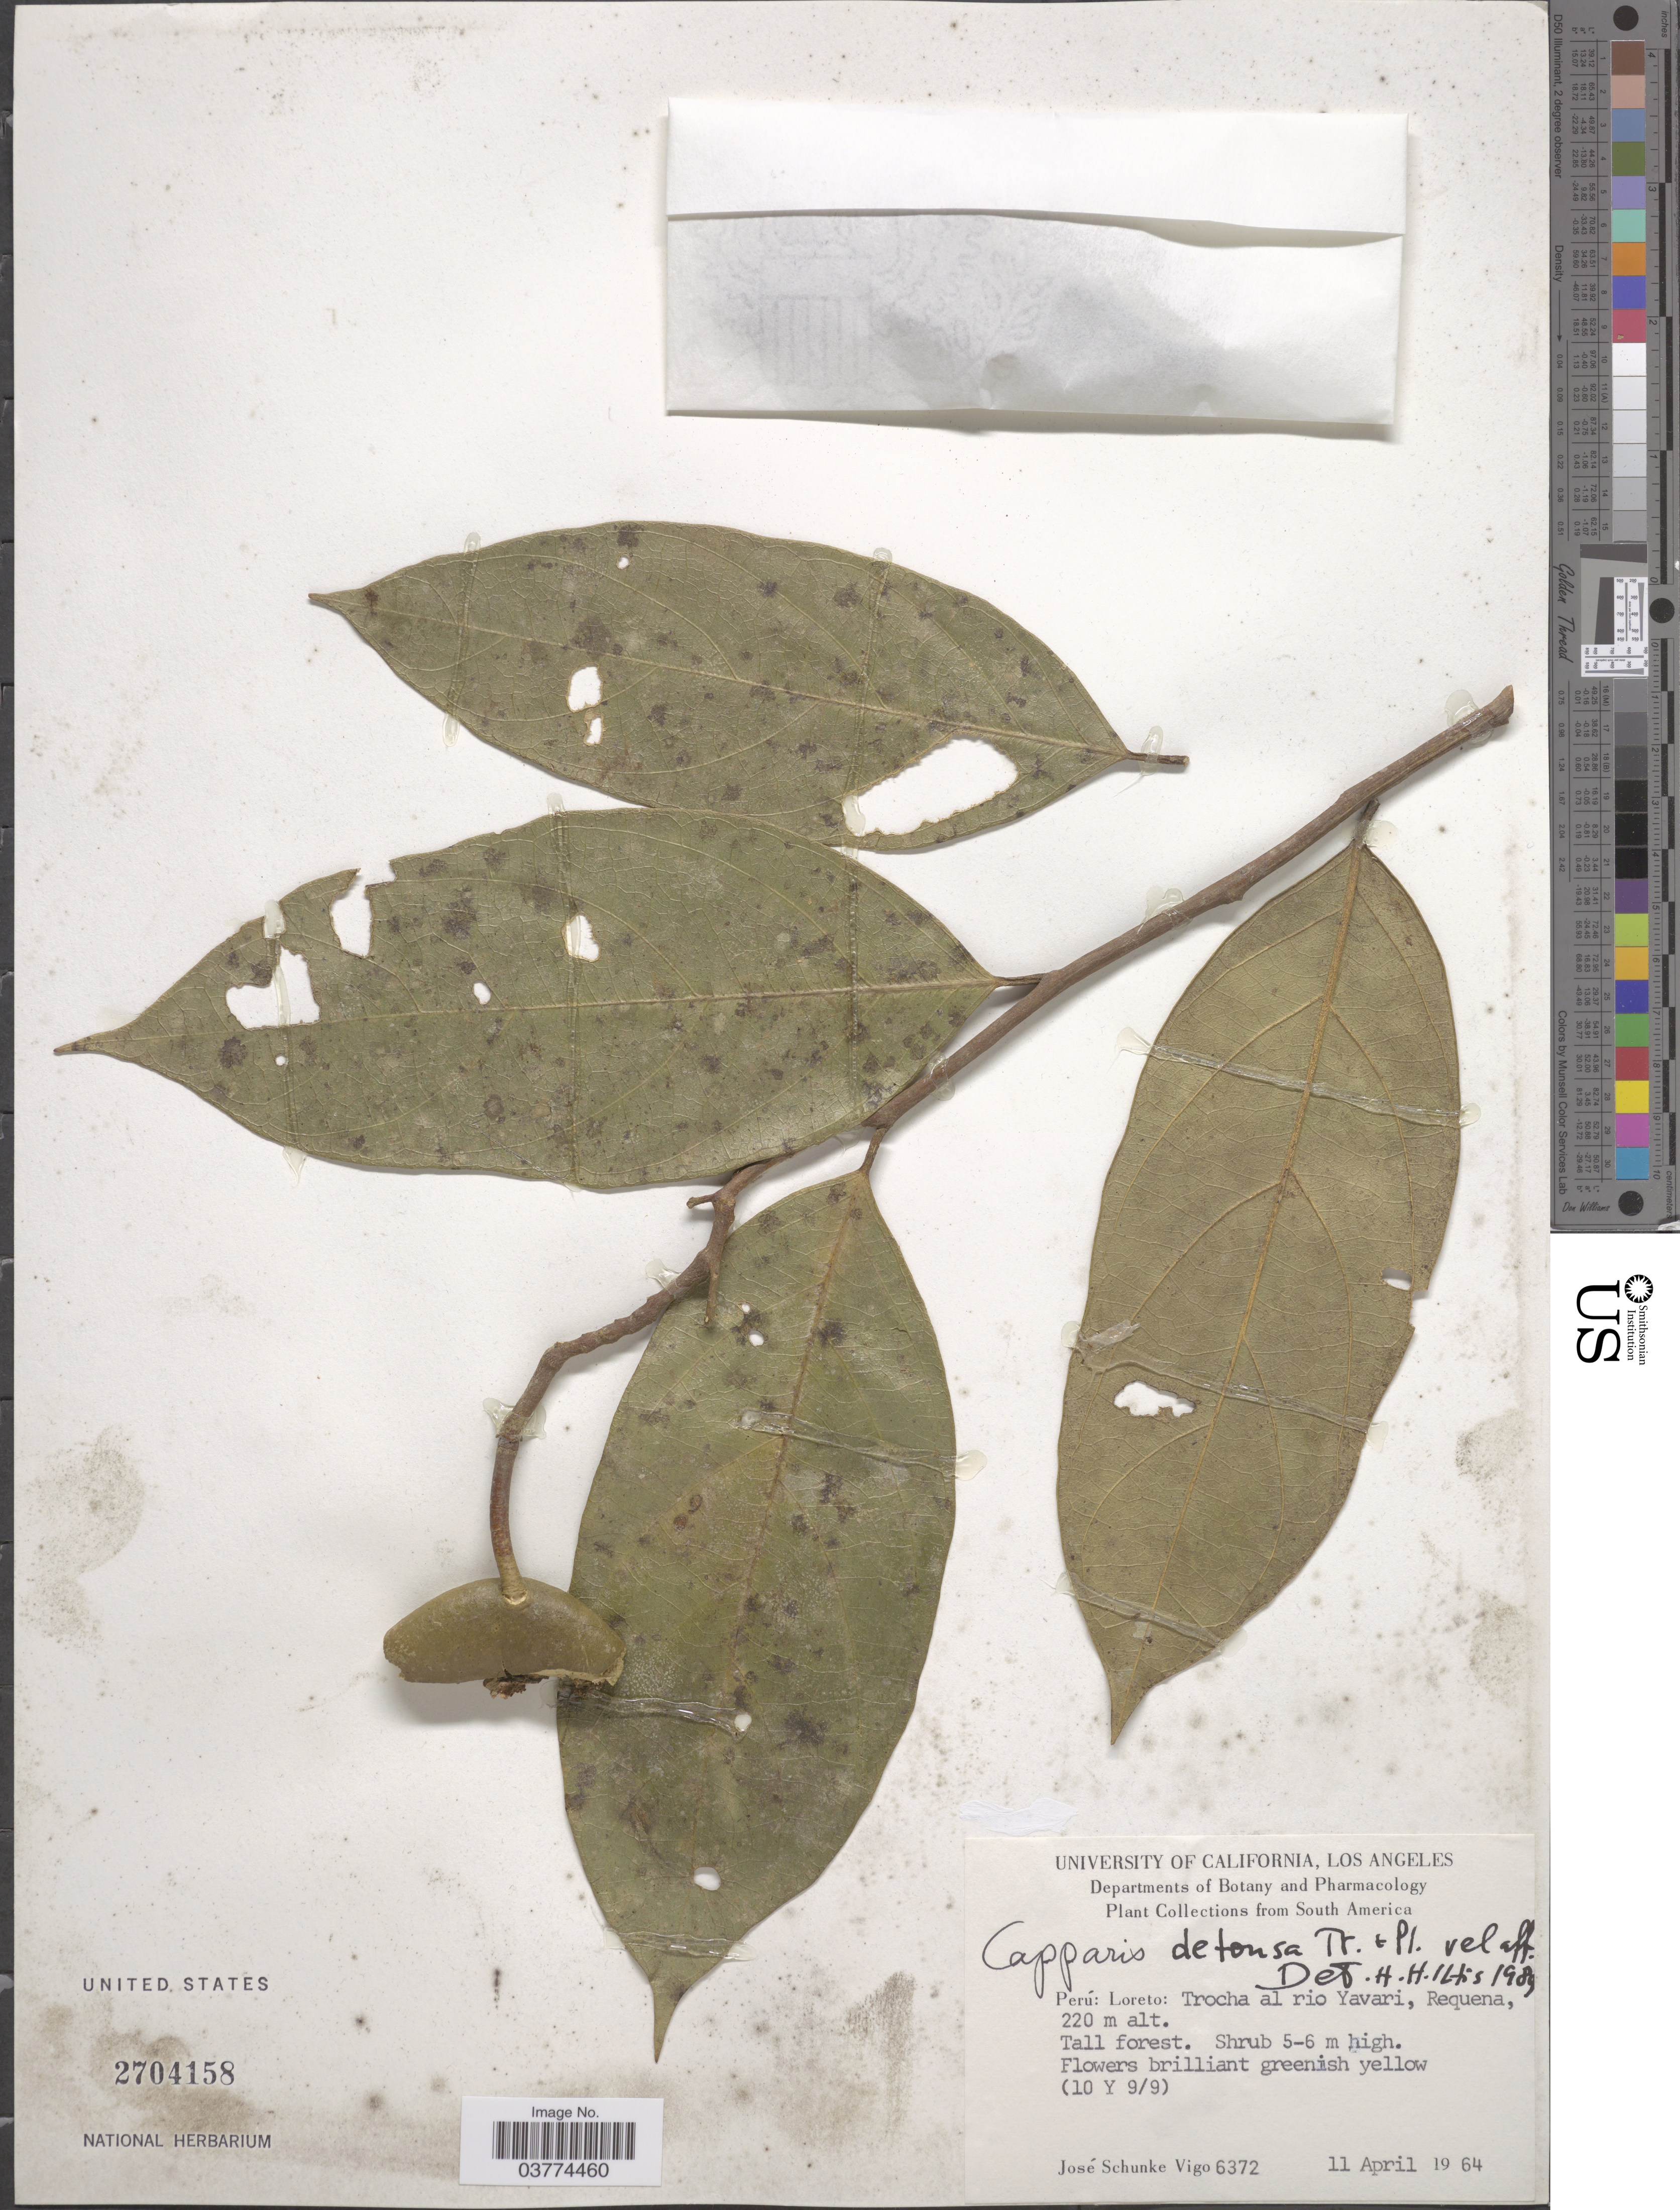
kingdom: Plantae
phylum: Tracheophyta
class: Magnoliopsida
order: Brassicales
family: Capparaceae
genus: Preslianthus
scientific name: Preslianthus detonsus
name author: (Triana & Planch.) Cornejo & Iltis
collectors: J. Schunke Vigo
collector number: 6372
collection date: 1964-04-11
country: Peru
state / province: Loreto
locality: Trocha al rio Yavari, Requena.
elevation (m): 220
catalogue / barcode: US 2704158